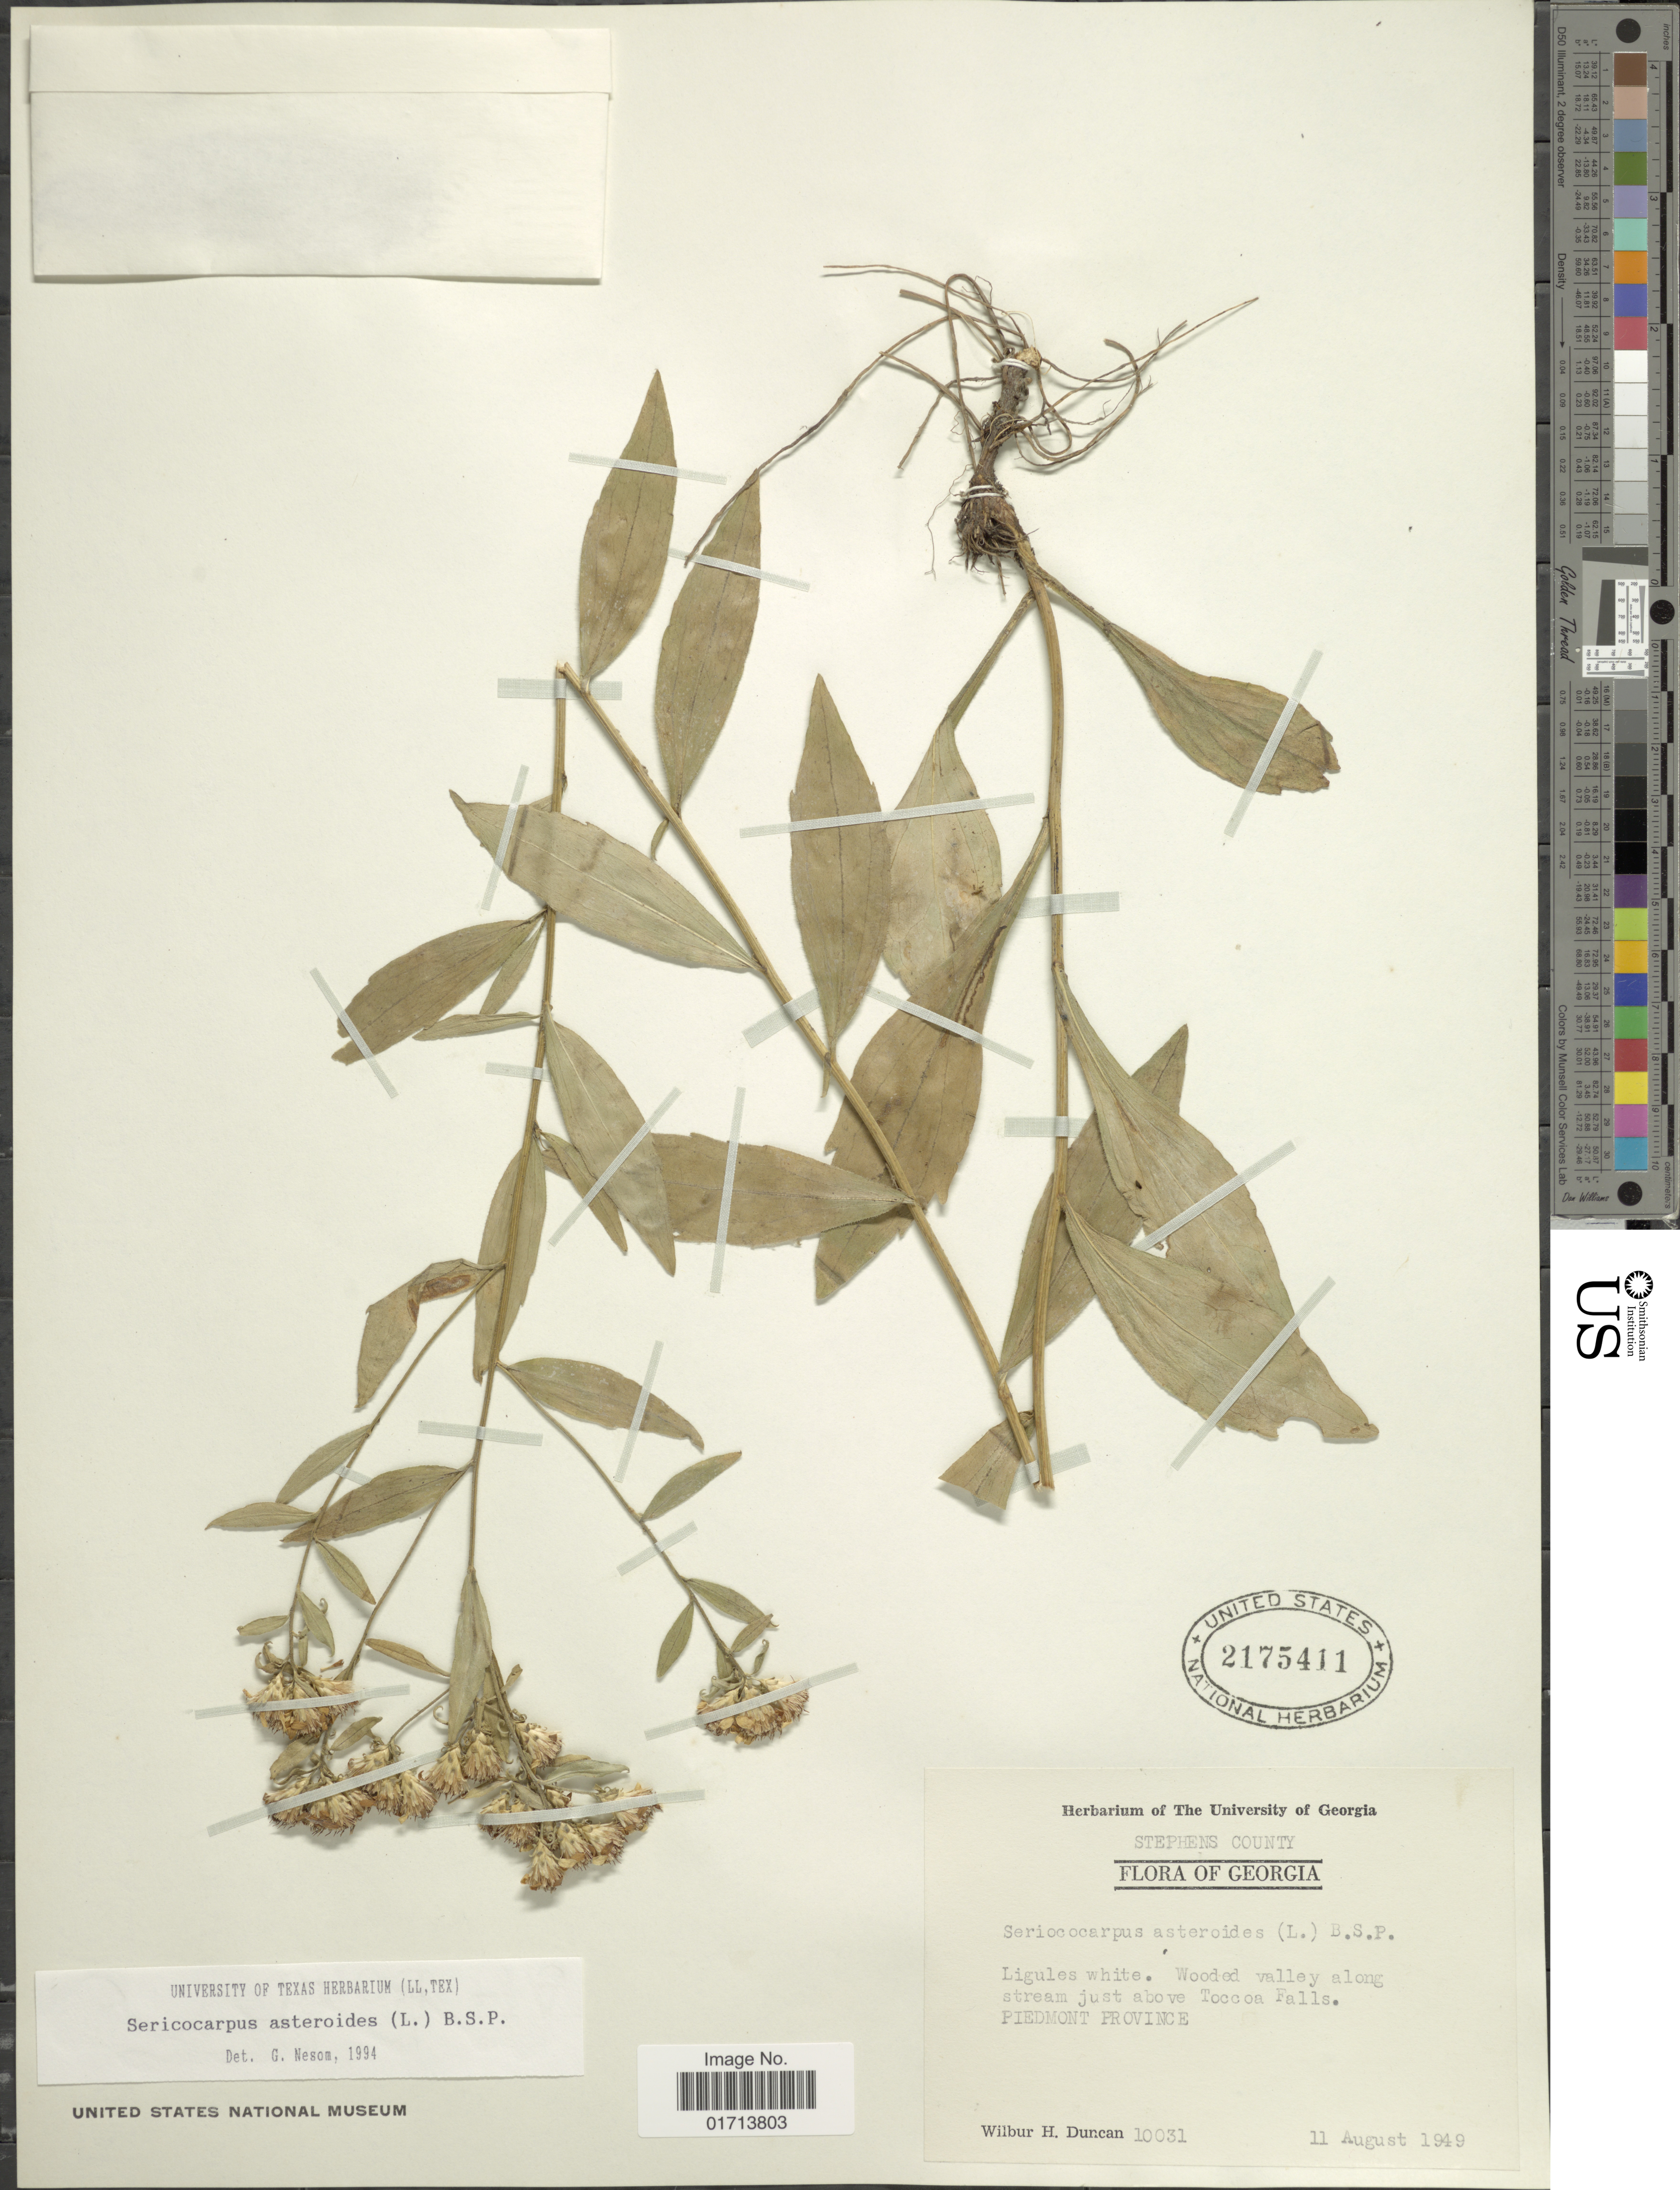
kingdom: Plantae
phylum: Tracheophyta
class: Magnoliopsida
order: Asterales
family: Asteraceae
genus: Sericocarpus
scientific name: Sericocarpus asteroides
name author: (L.) Britton, Stearns & Poggenb.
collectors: W. H. Duncan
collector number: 10031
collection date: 1949-08-11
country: United States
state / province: Georgia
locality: Stephens County, Piedmont Province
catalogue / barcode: US 2175411